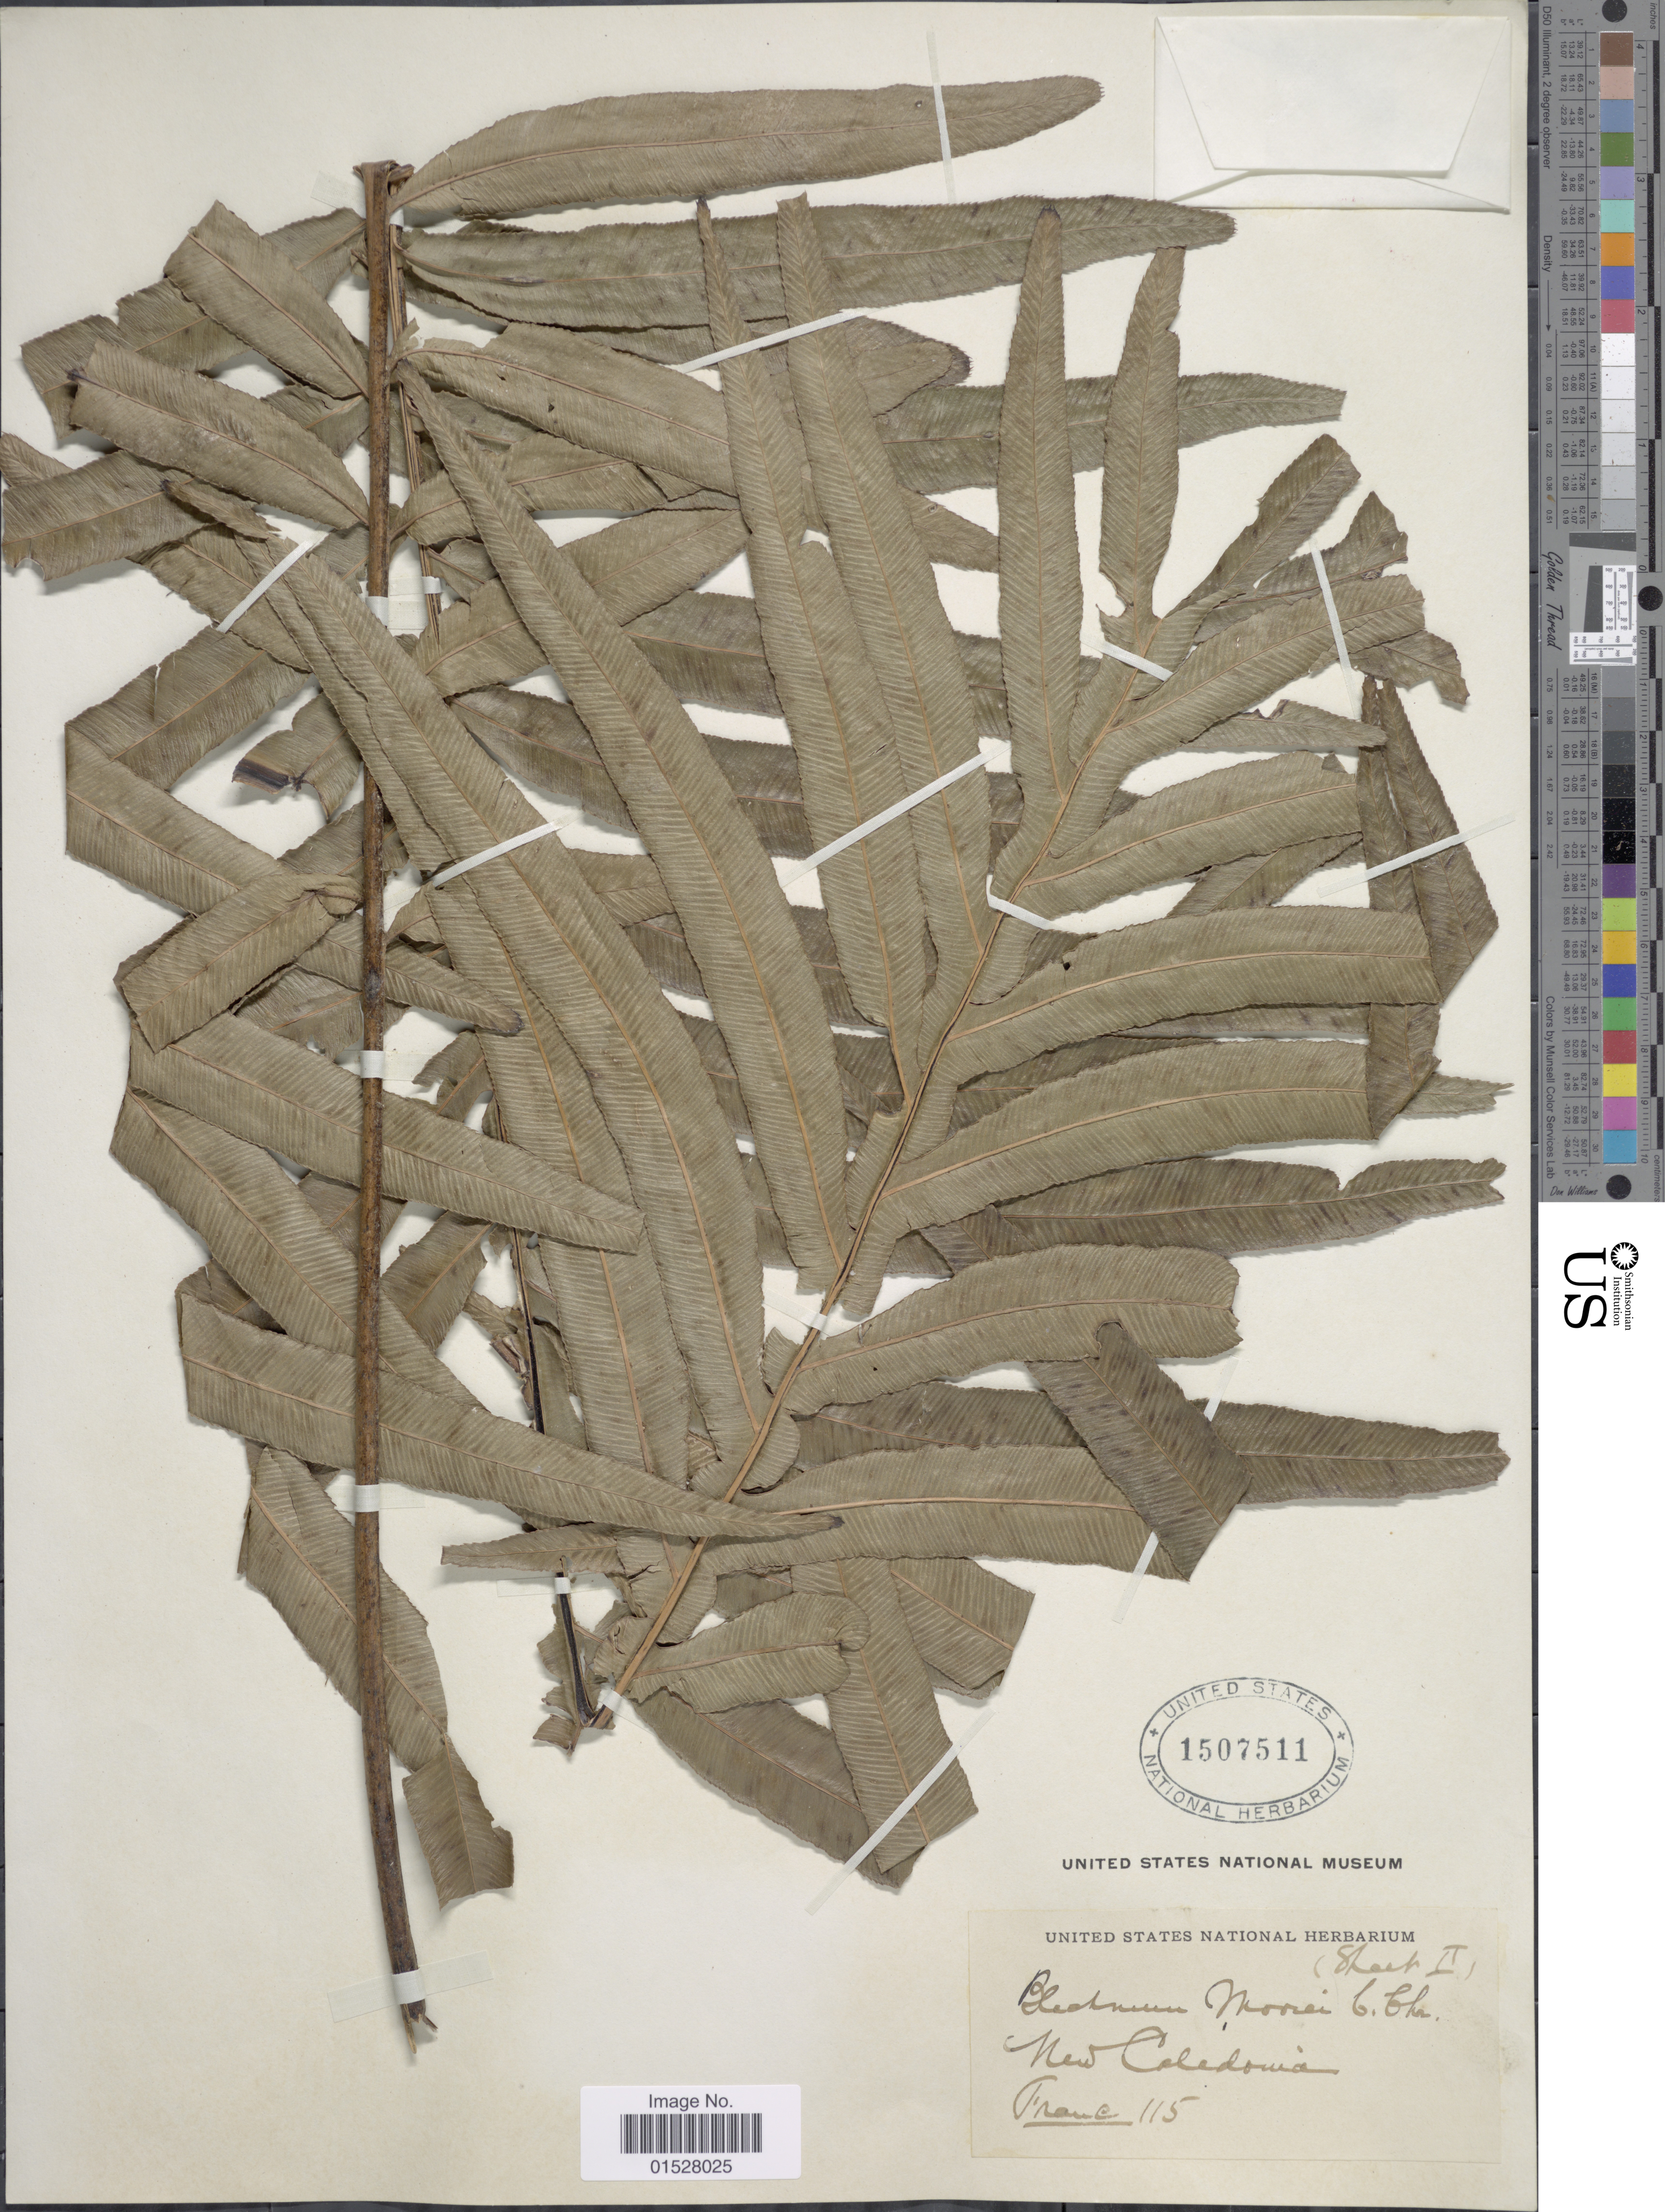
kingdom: Plantae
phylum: Tracheophyta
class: Polypodiopsida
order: Polypodiales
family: Blechnaceae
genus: Blechnum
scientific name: Blechnum moorei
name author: C. Chr.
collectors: Franc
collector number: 115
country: New Caledonia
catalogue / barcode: US 1507511